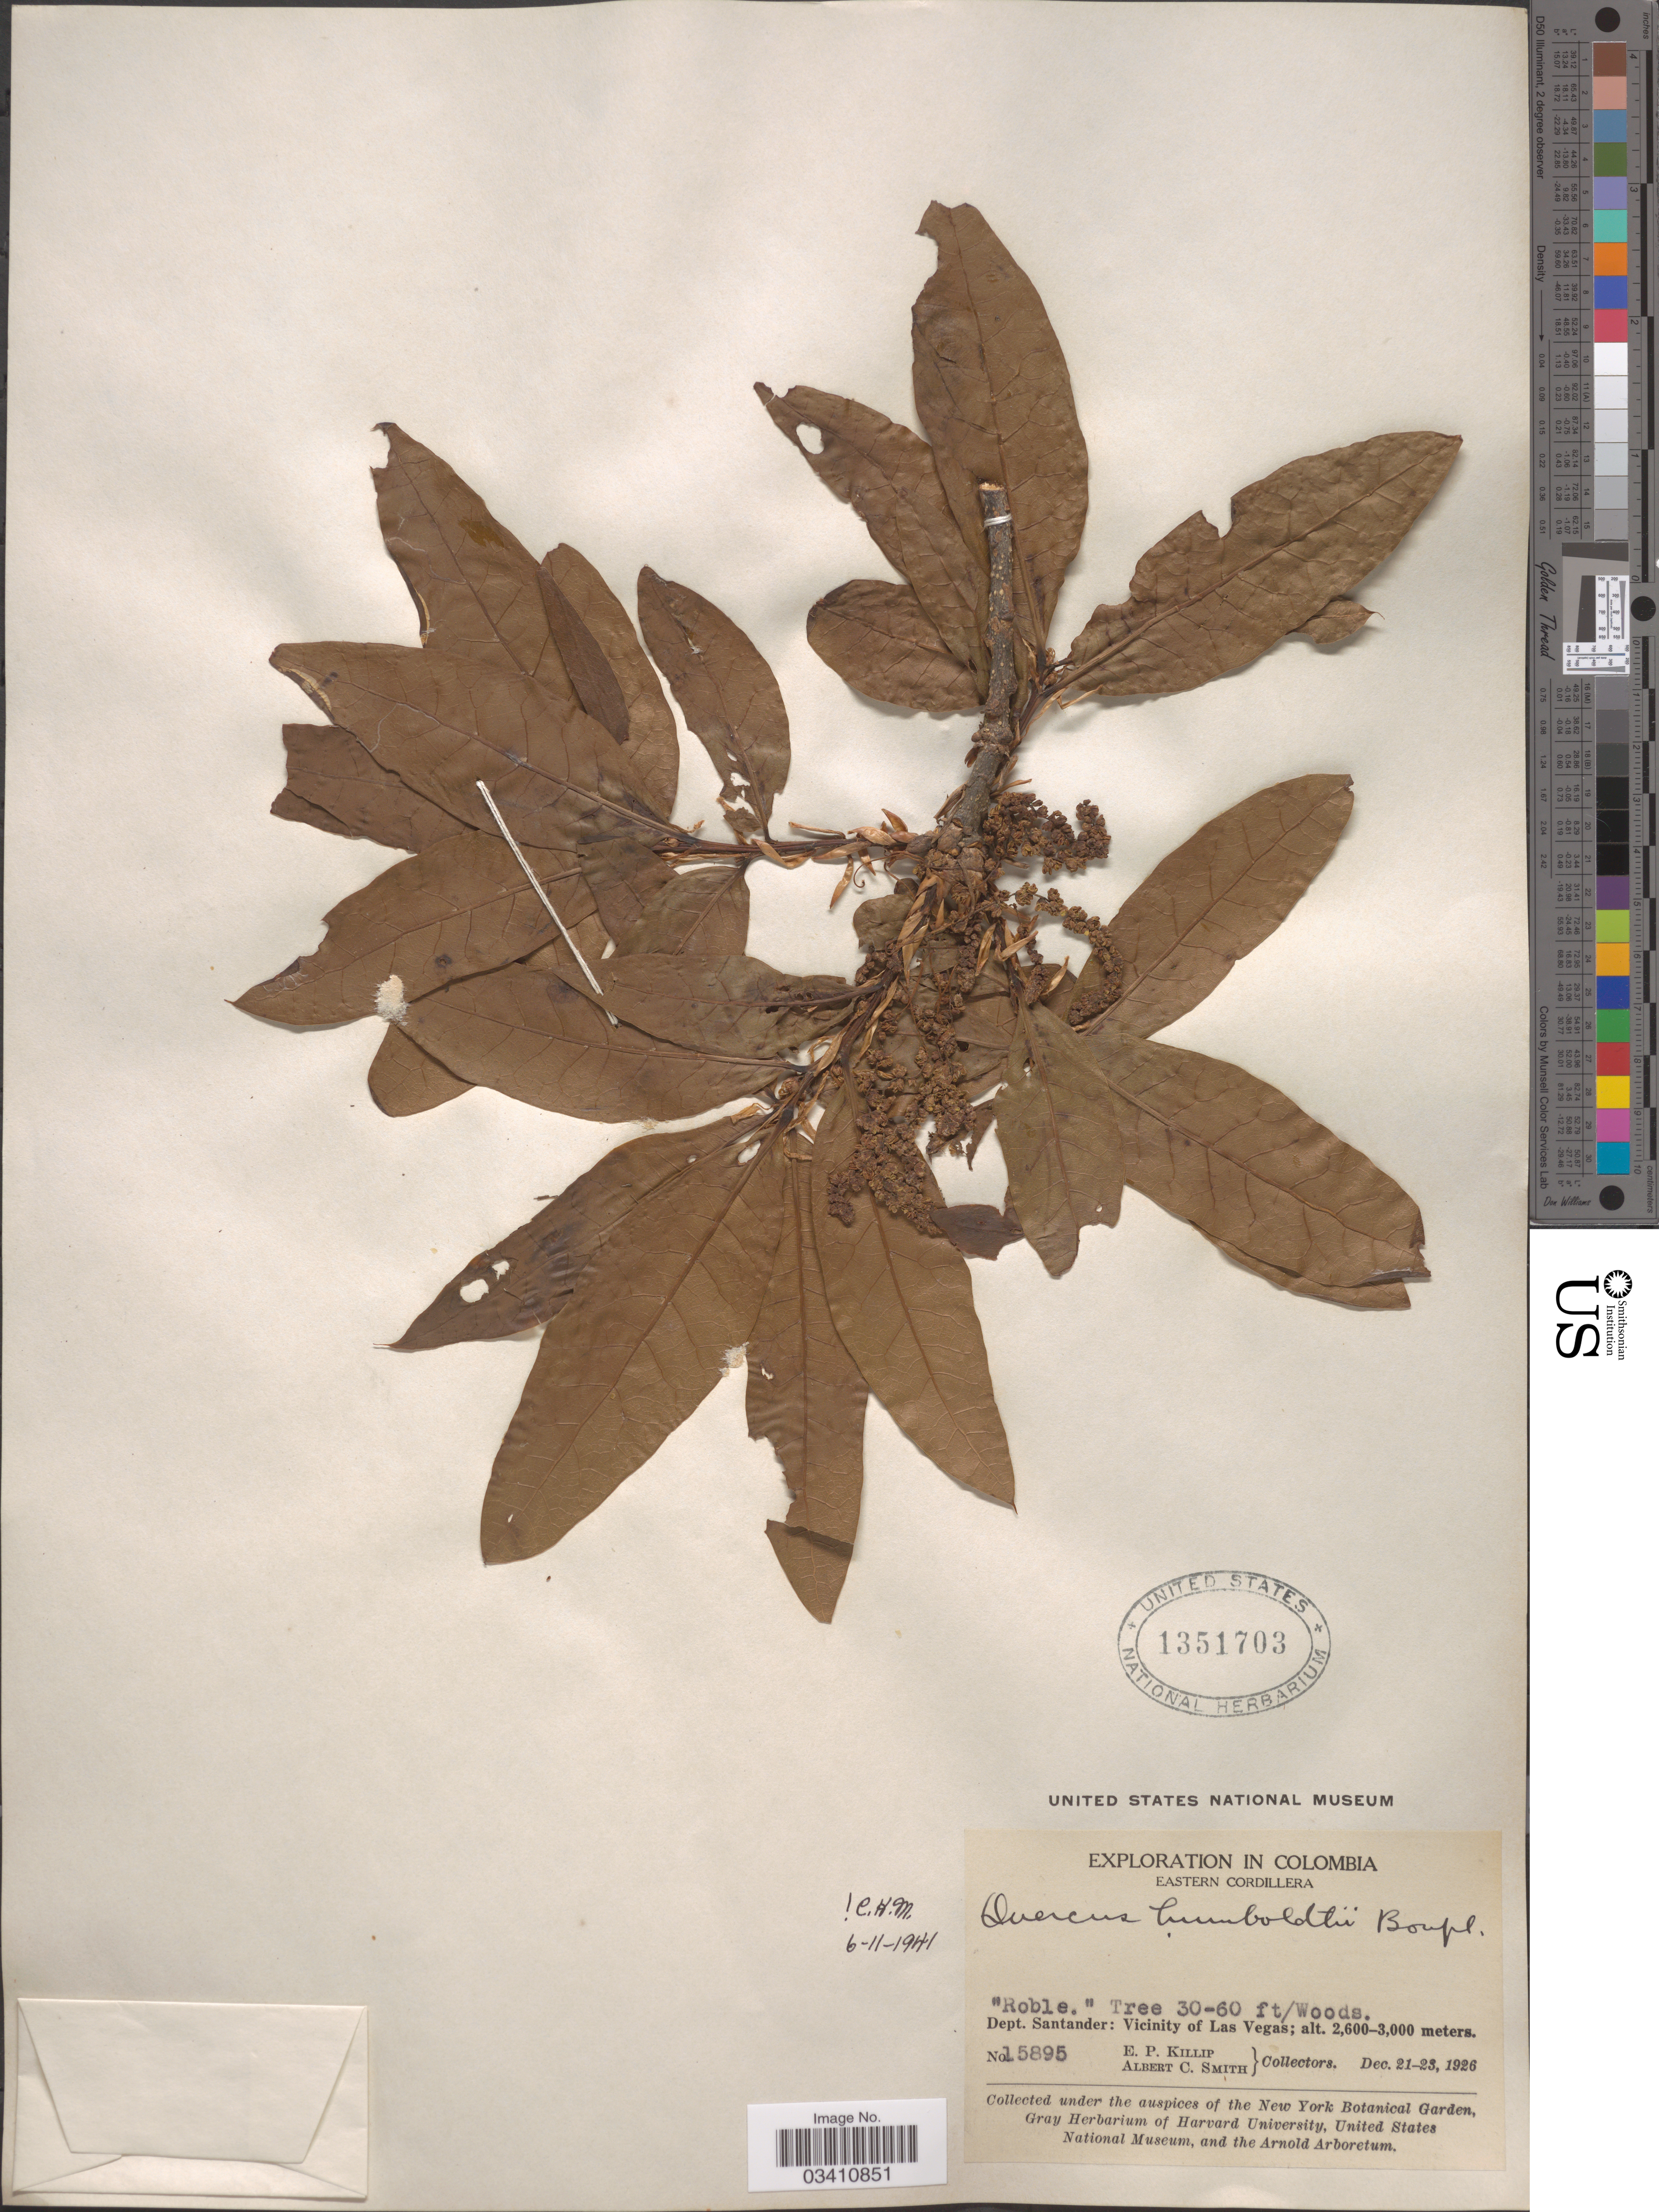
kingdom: Plantae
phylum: Tracheophyta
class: Magnoliopsida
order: Fagales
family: Fagaceae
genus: Quercus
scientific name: Quercus humboldtii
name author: Bonpl.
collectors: E. P. Killip & A. C. Smith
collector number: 15895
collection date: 1926-12-21/1926-12-23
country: Colombia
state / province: Santander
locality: Eastern Cordillera. Dept. Santander: Vicinity of Las Vegas.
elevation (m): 2600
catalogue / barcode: US 1351703